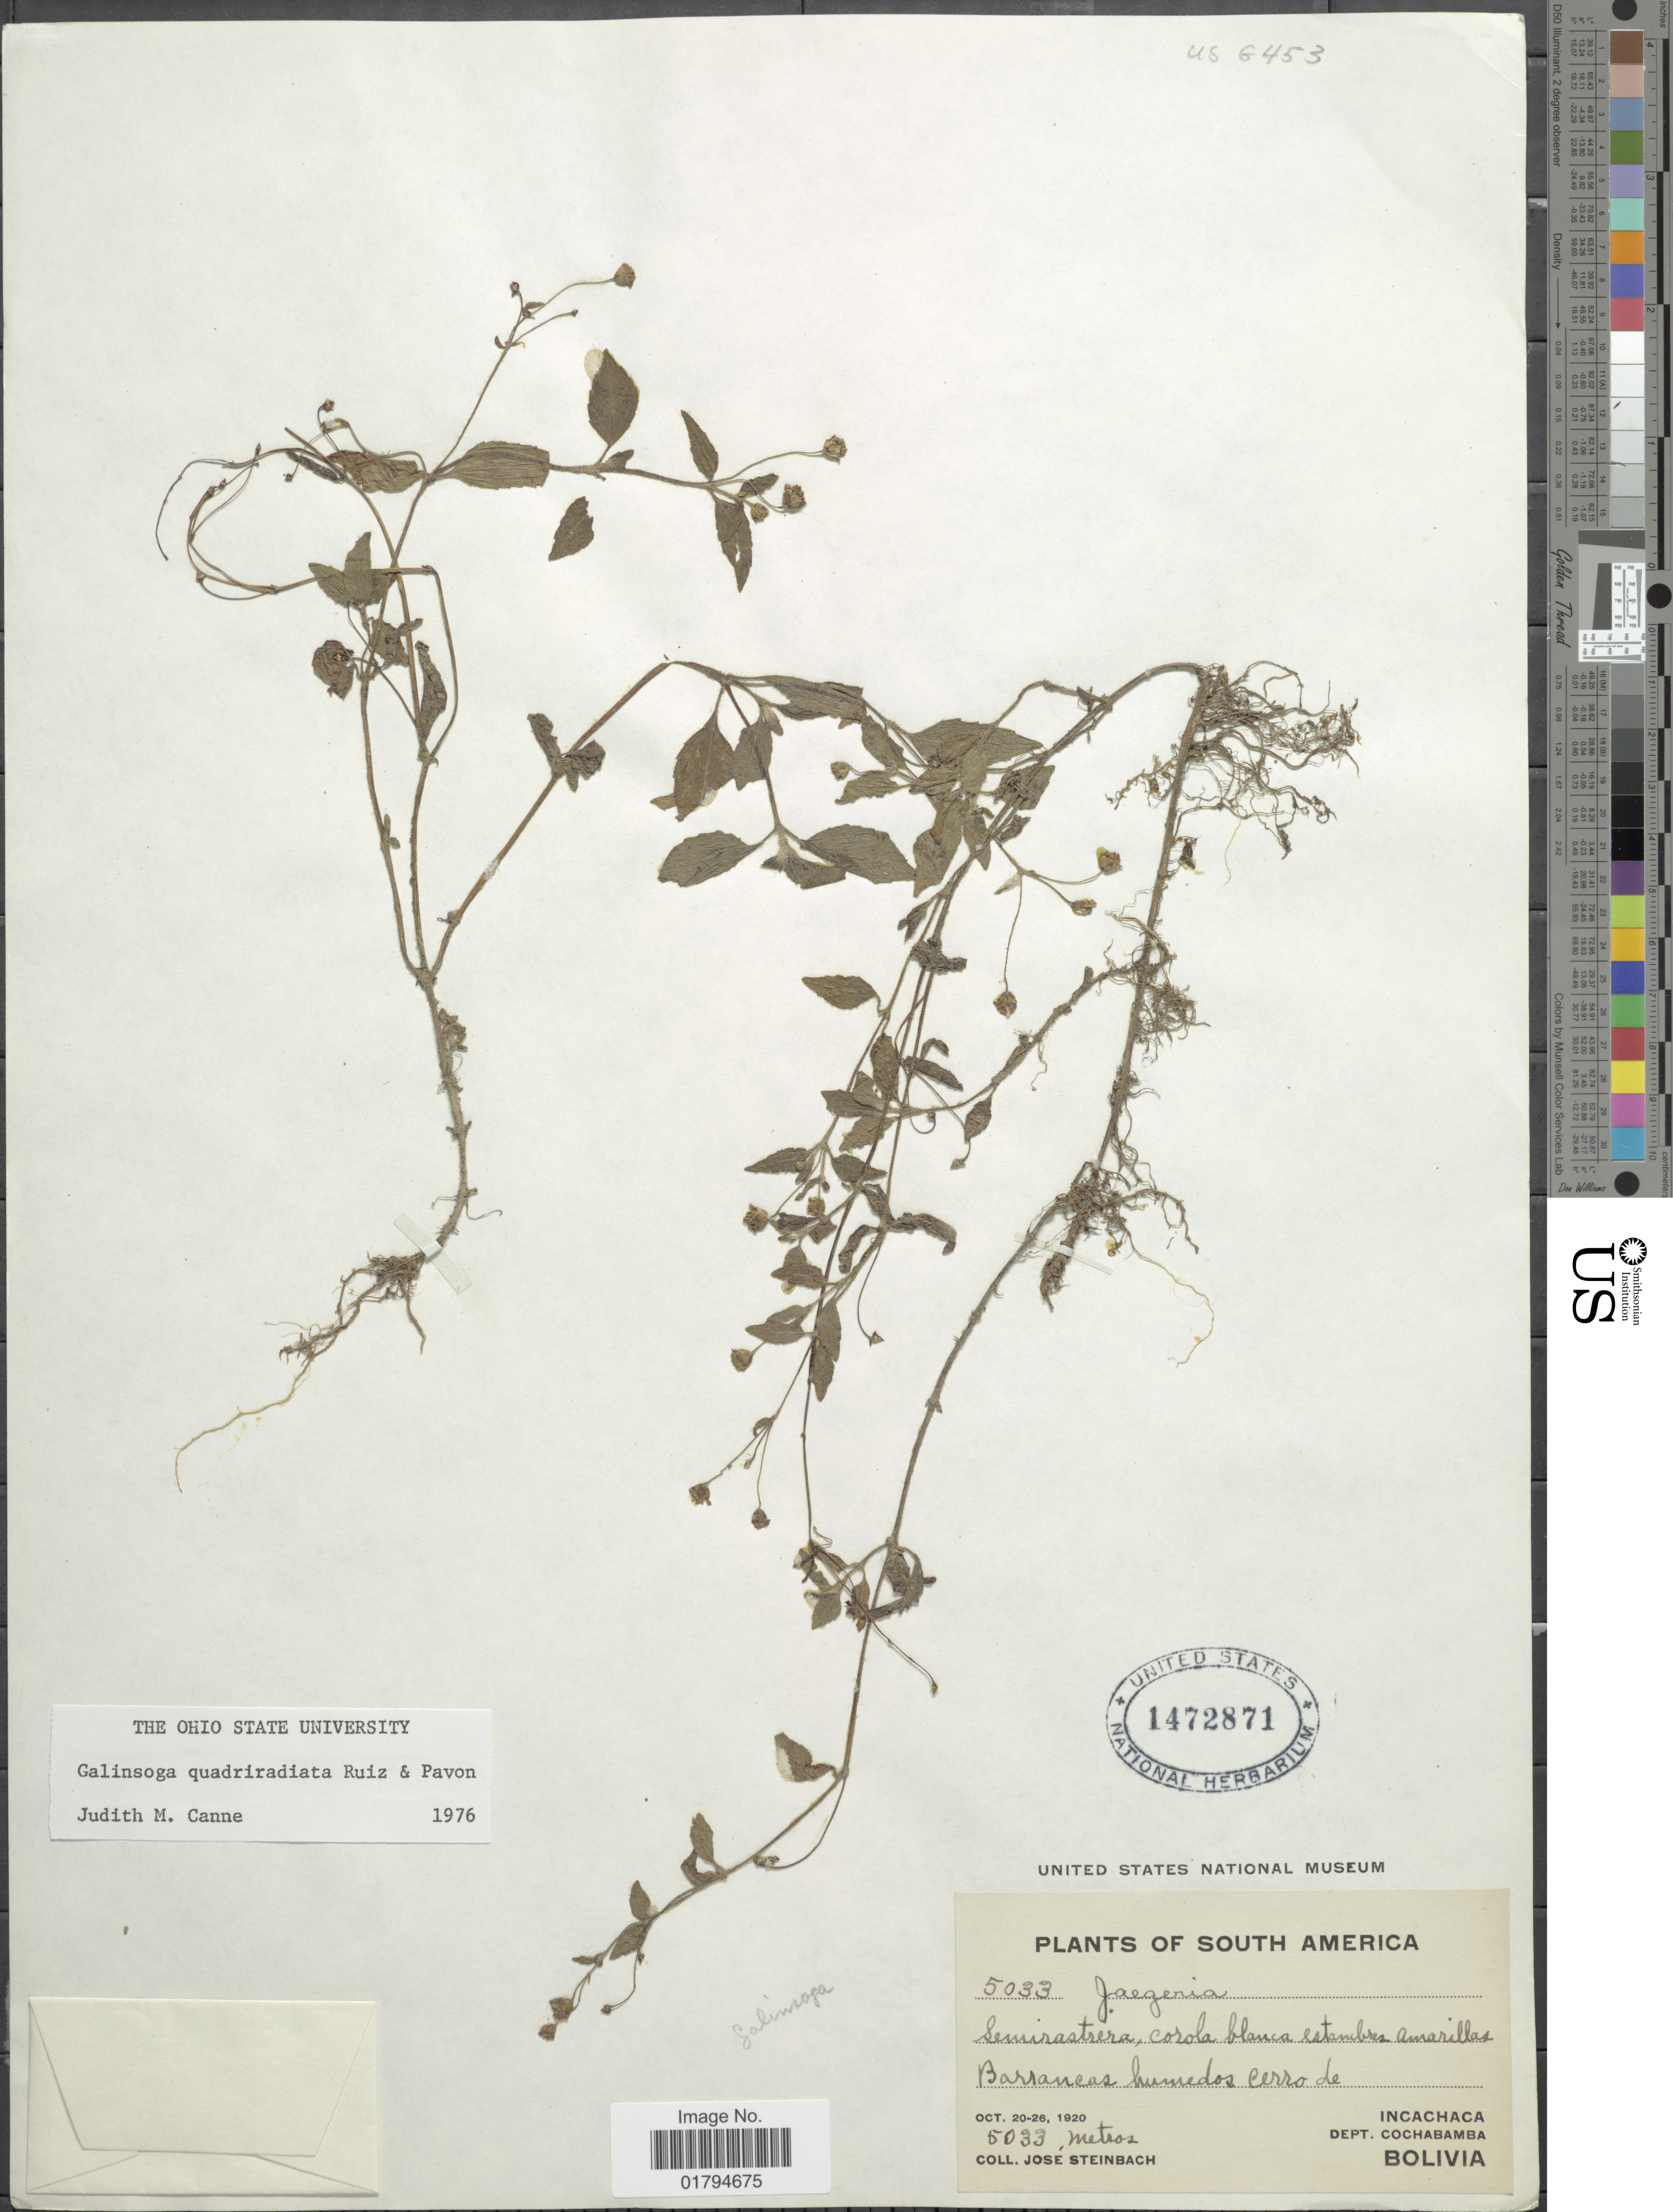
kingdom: Plantae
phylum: Tracheophyta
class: Magnoliopsida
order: Asterales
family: Asteraceae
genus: Galinsoga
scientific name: Galinsoga quadriradiata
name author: Ruiz & Pav.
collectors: J. Steinbach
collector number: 5033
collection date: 1920-10-20/1920-10-26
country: Bolivia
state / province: Cochabamba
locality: Incachaca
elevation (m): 5033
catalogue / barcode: US 1472871